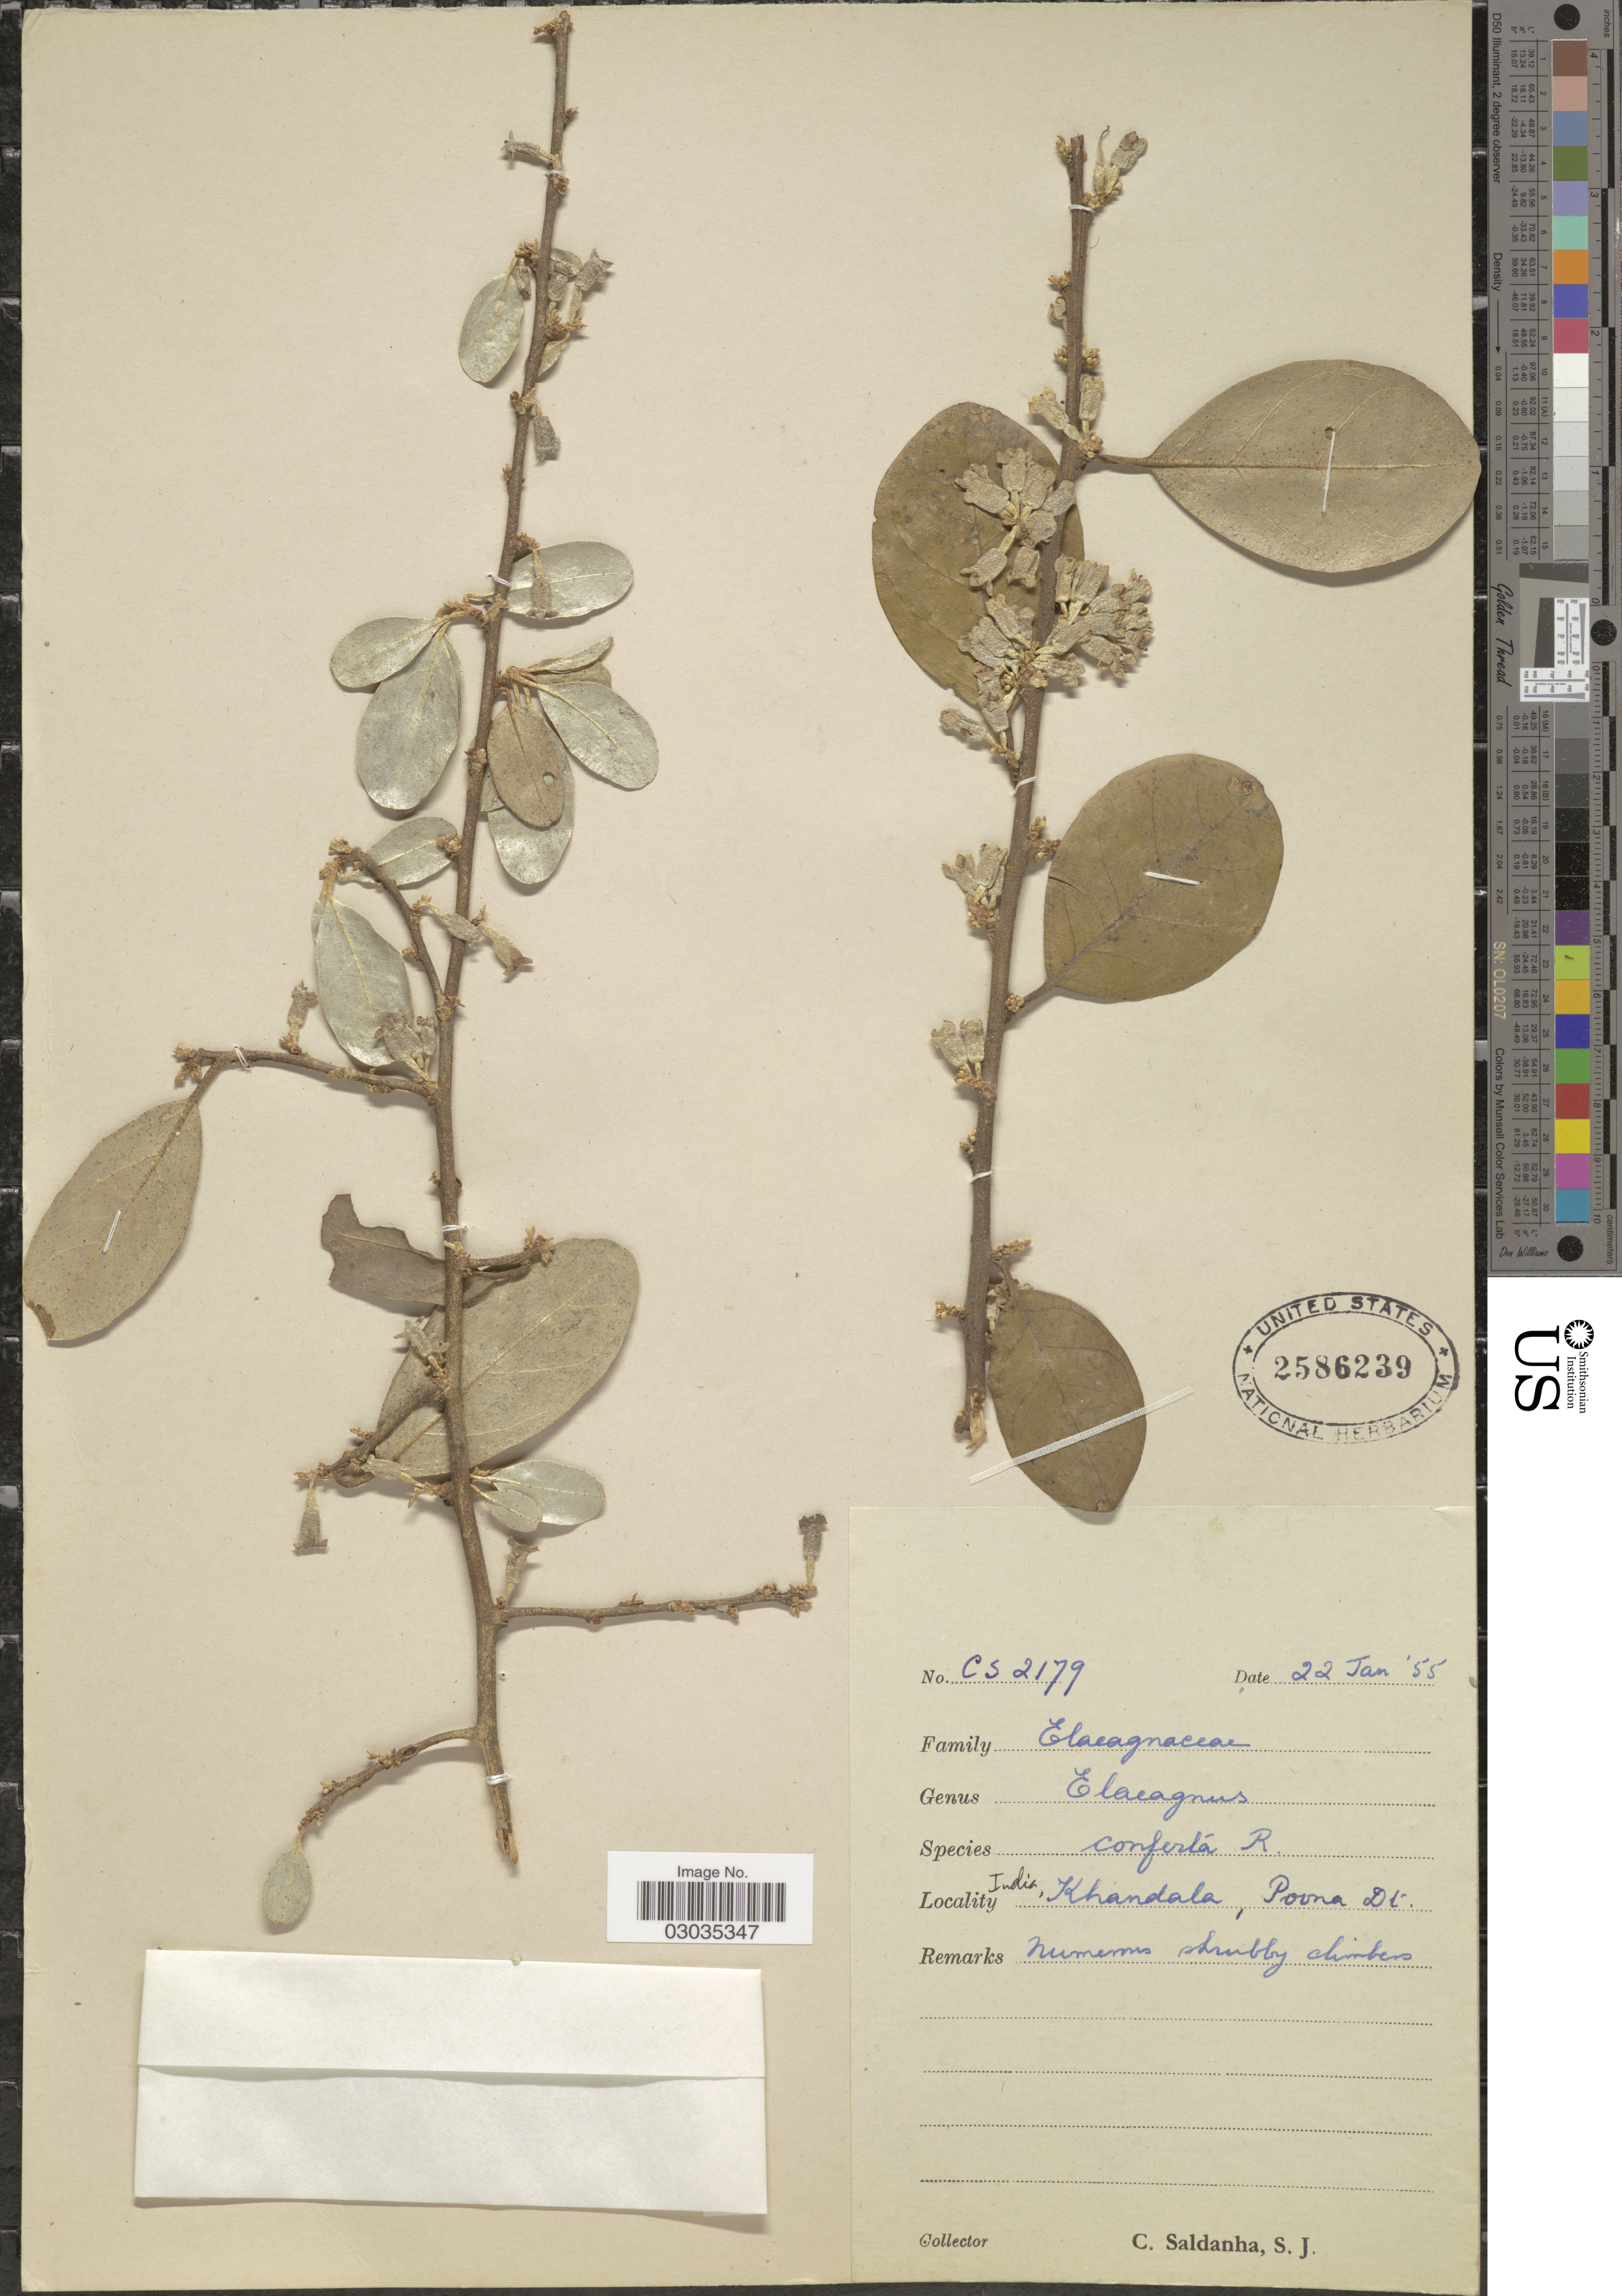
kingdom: Plantae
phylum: Tracheophyta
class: Magnoliopsida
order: Rosales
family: Elaeagnaceae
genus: Elaeagnus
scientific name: Elaeagnus conferta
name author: Roxb.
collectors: C. Saldanha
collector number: CS 2179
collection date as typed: Transcribed d/m/y: 22/1/55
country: India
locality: Khandala, Poona Dt.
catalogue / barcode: US 2586239